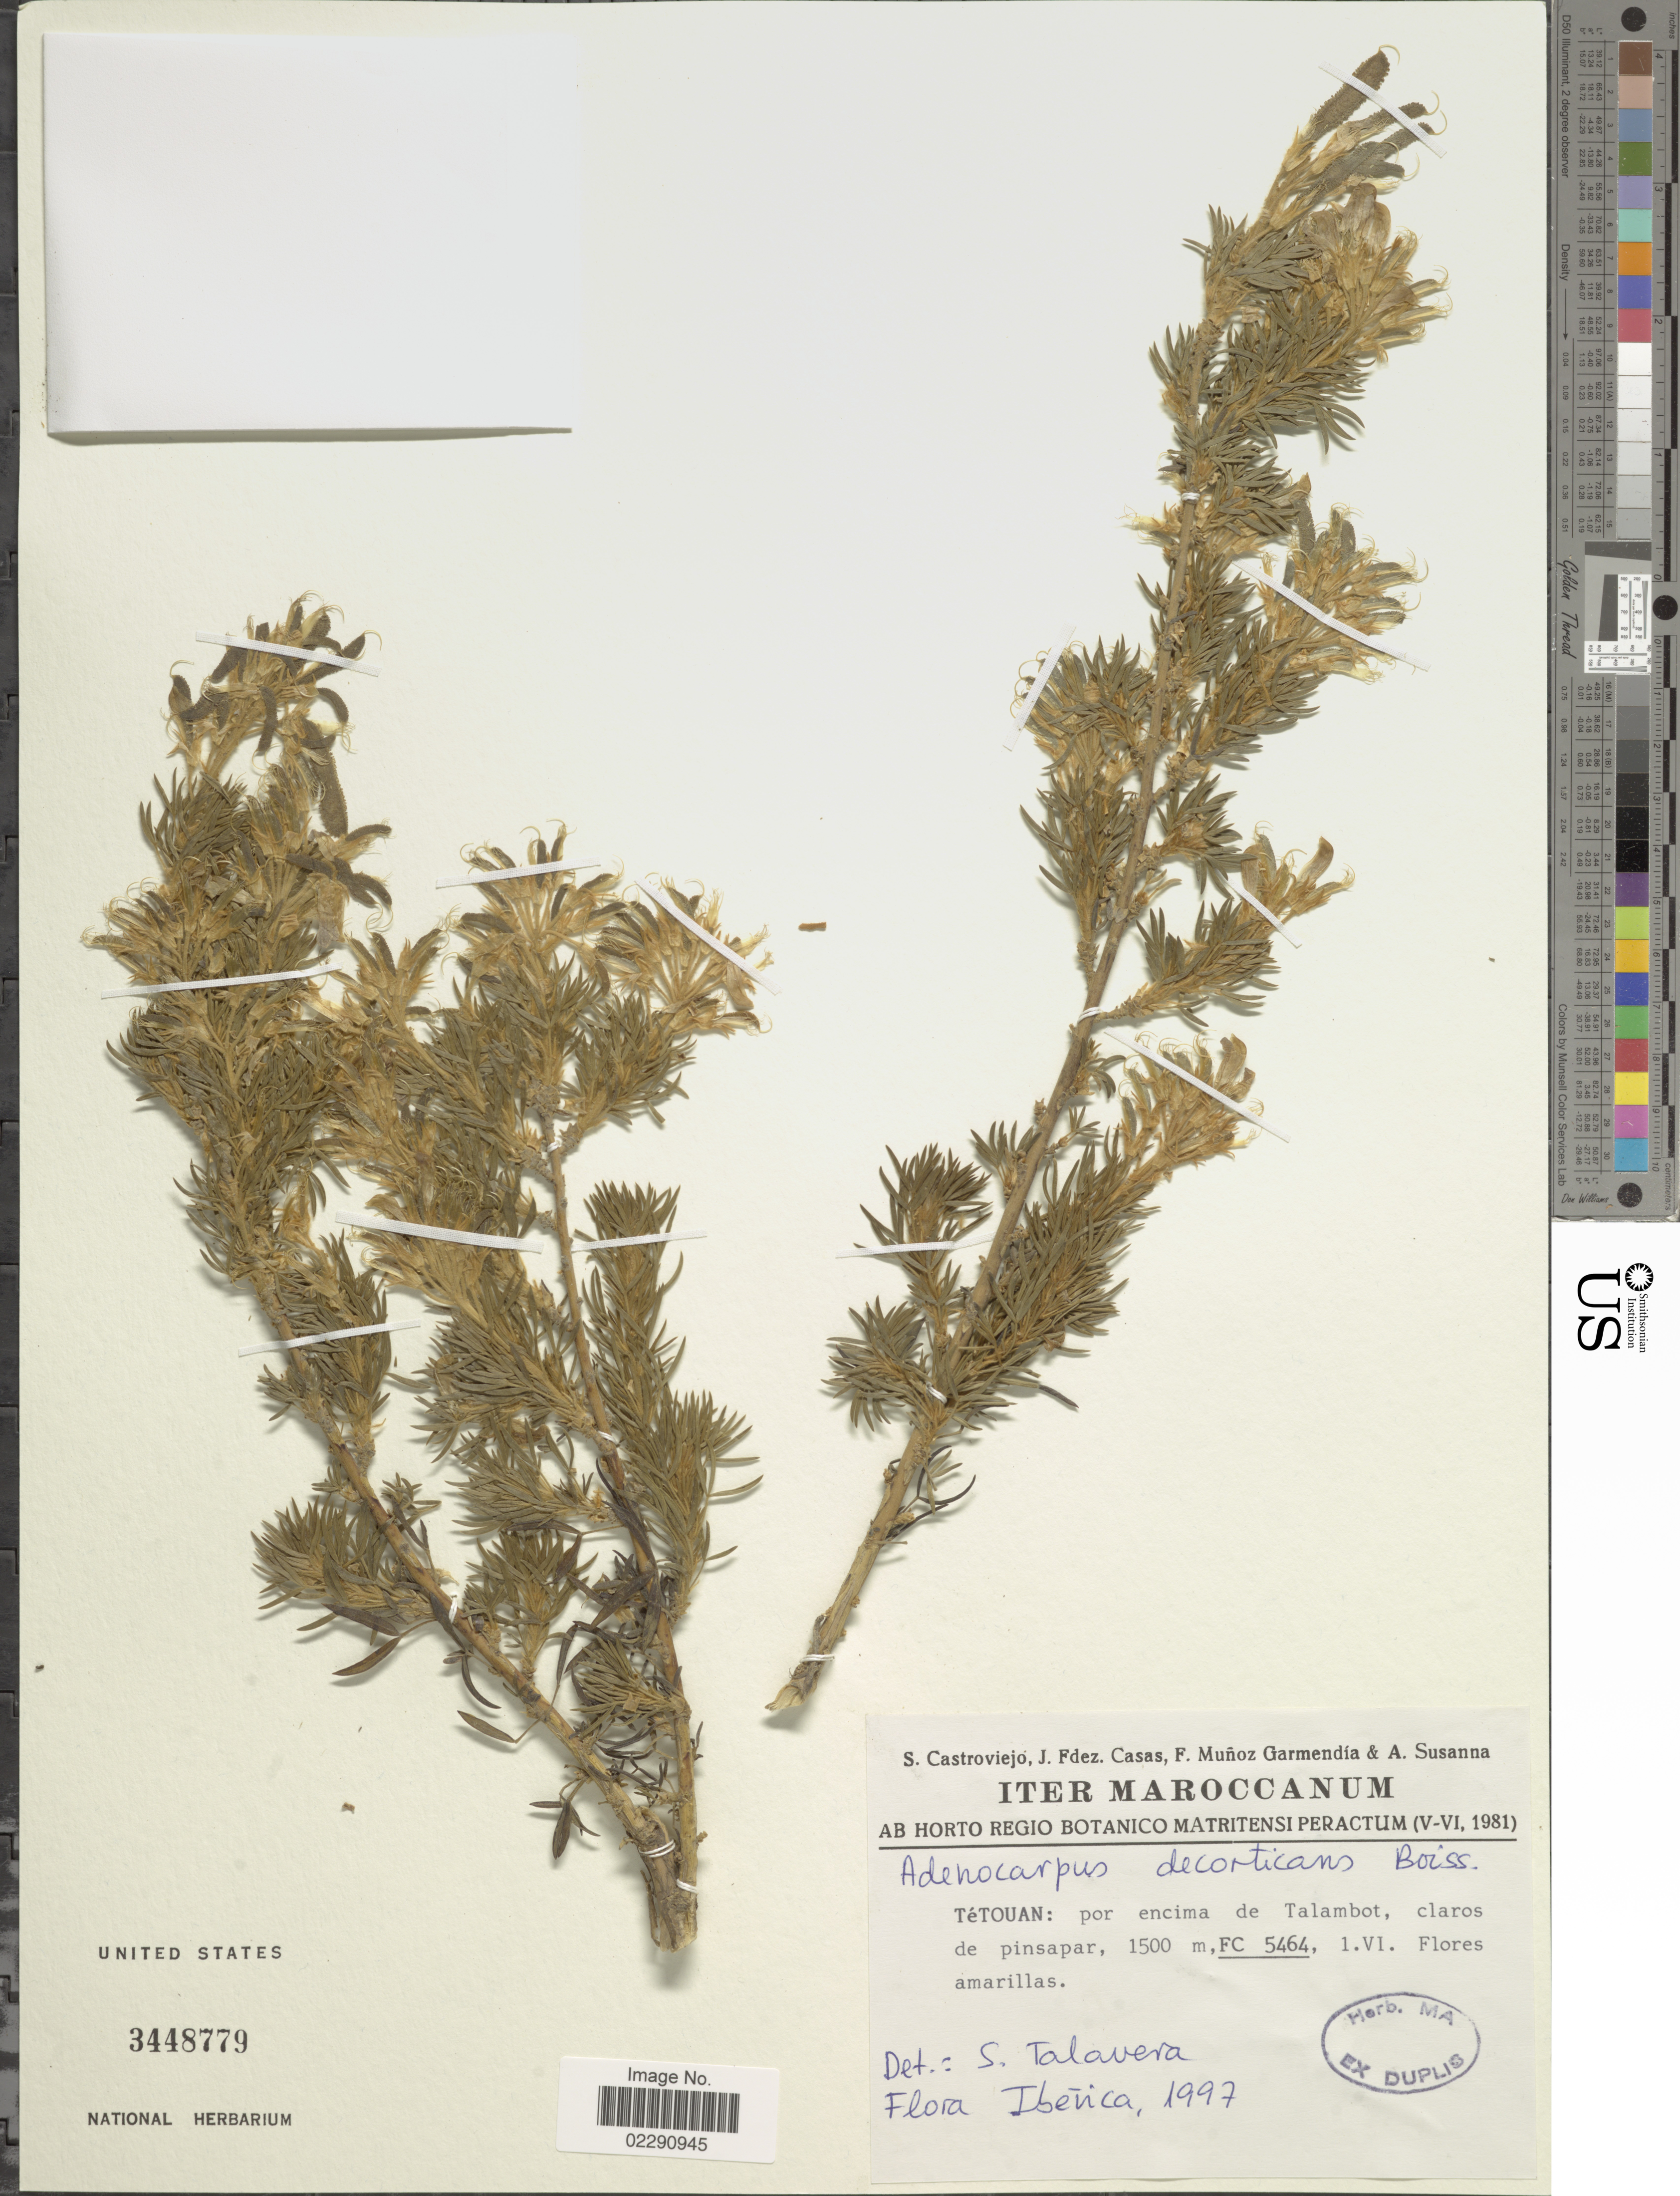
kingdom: Plantae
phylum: Tracheophyta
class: Magnoliopsida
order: Fabales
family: Fabaceae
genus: Adenocarpus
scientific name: Adenocarpus decorticans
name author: Boiss.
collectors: S. Castroviejo, J. Casas, F. Muñoz Garmendia & A. Susanna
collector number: FC5464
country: Morocco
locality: Tetouan, por encima de Talambot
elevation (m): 1500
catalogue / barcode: US 3448779